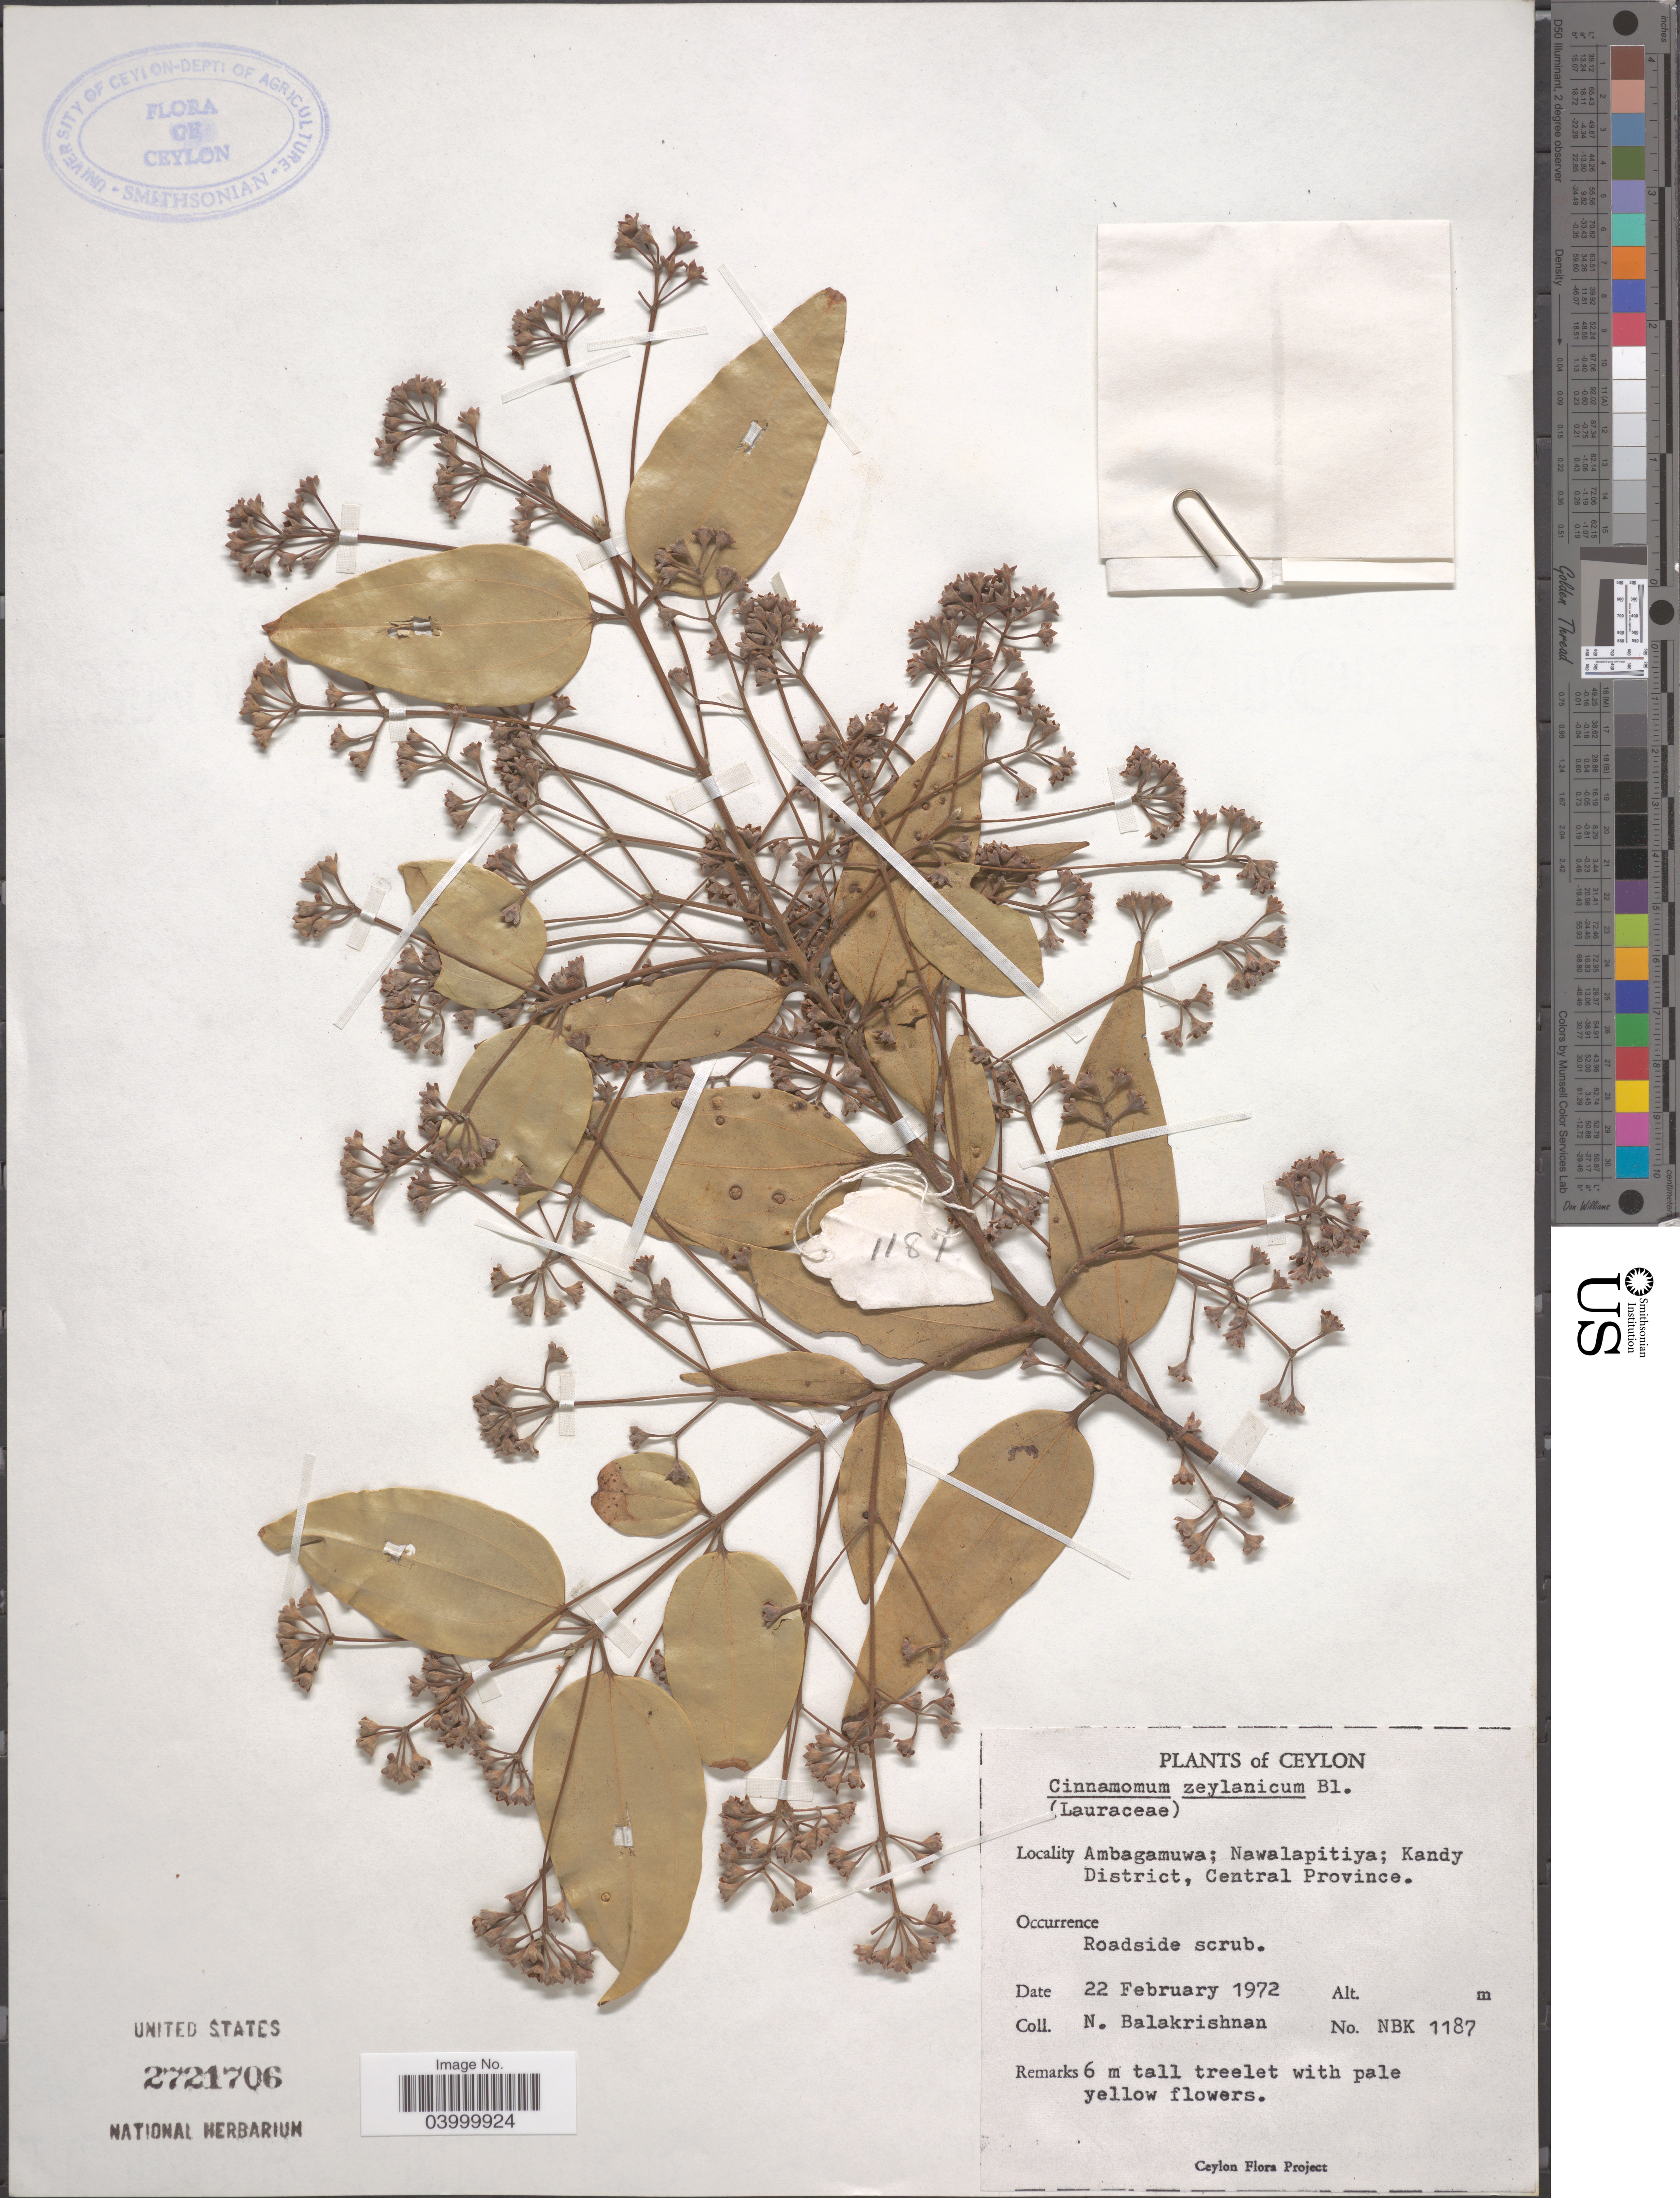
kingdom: Plantae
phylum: Tracheophyta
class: Magnoliopsida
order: Laurales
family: Lauraceae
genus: Cinnamomum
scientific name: Cinnamomum verum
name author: J. Presl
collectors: N. Balakrishnan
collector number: NBK 1187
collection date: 1972-02-22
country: Sri Lanka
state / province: Central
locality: Ceylon. Ambagamuwa; Nawalapitiya; Kandy District.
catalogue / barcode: US 2721706